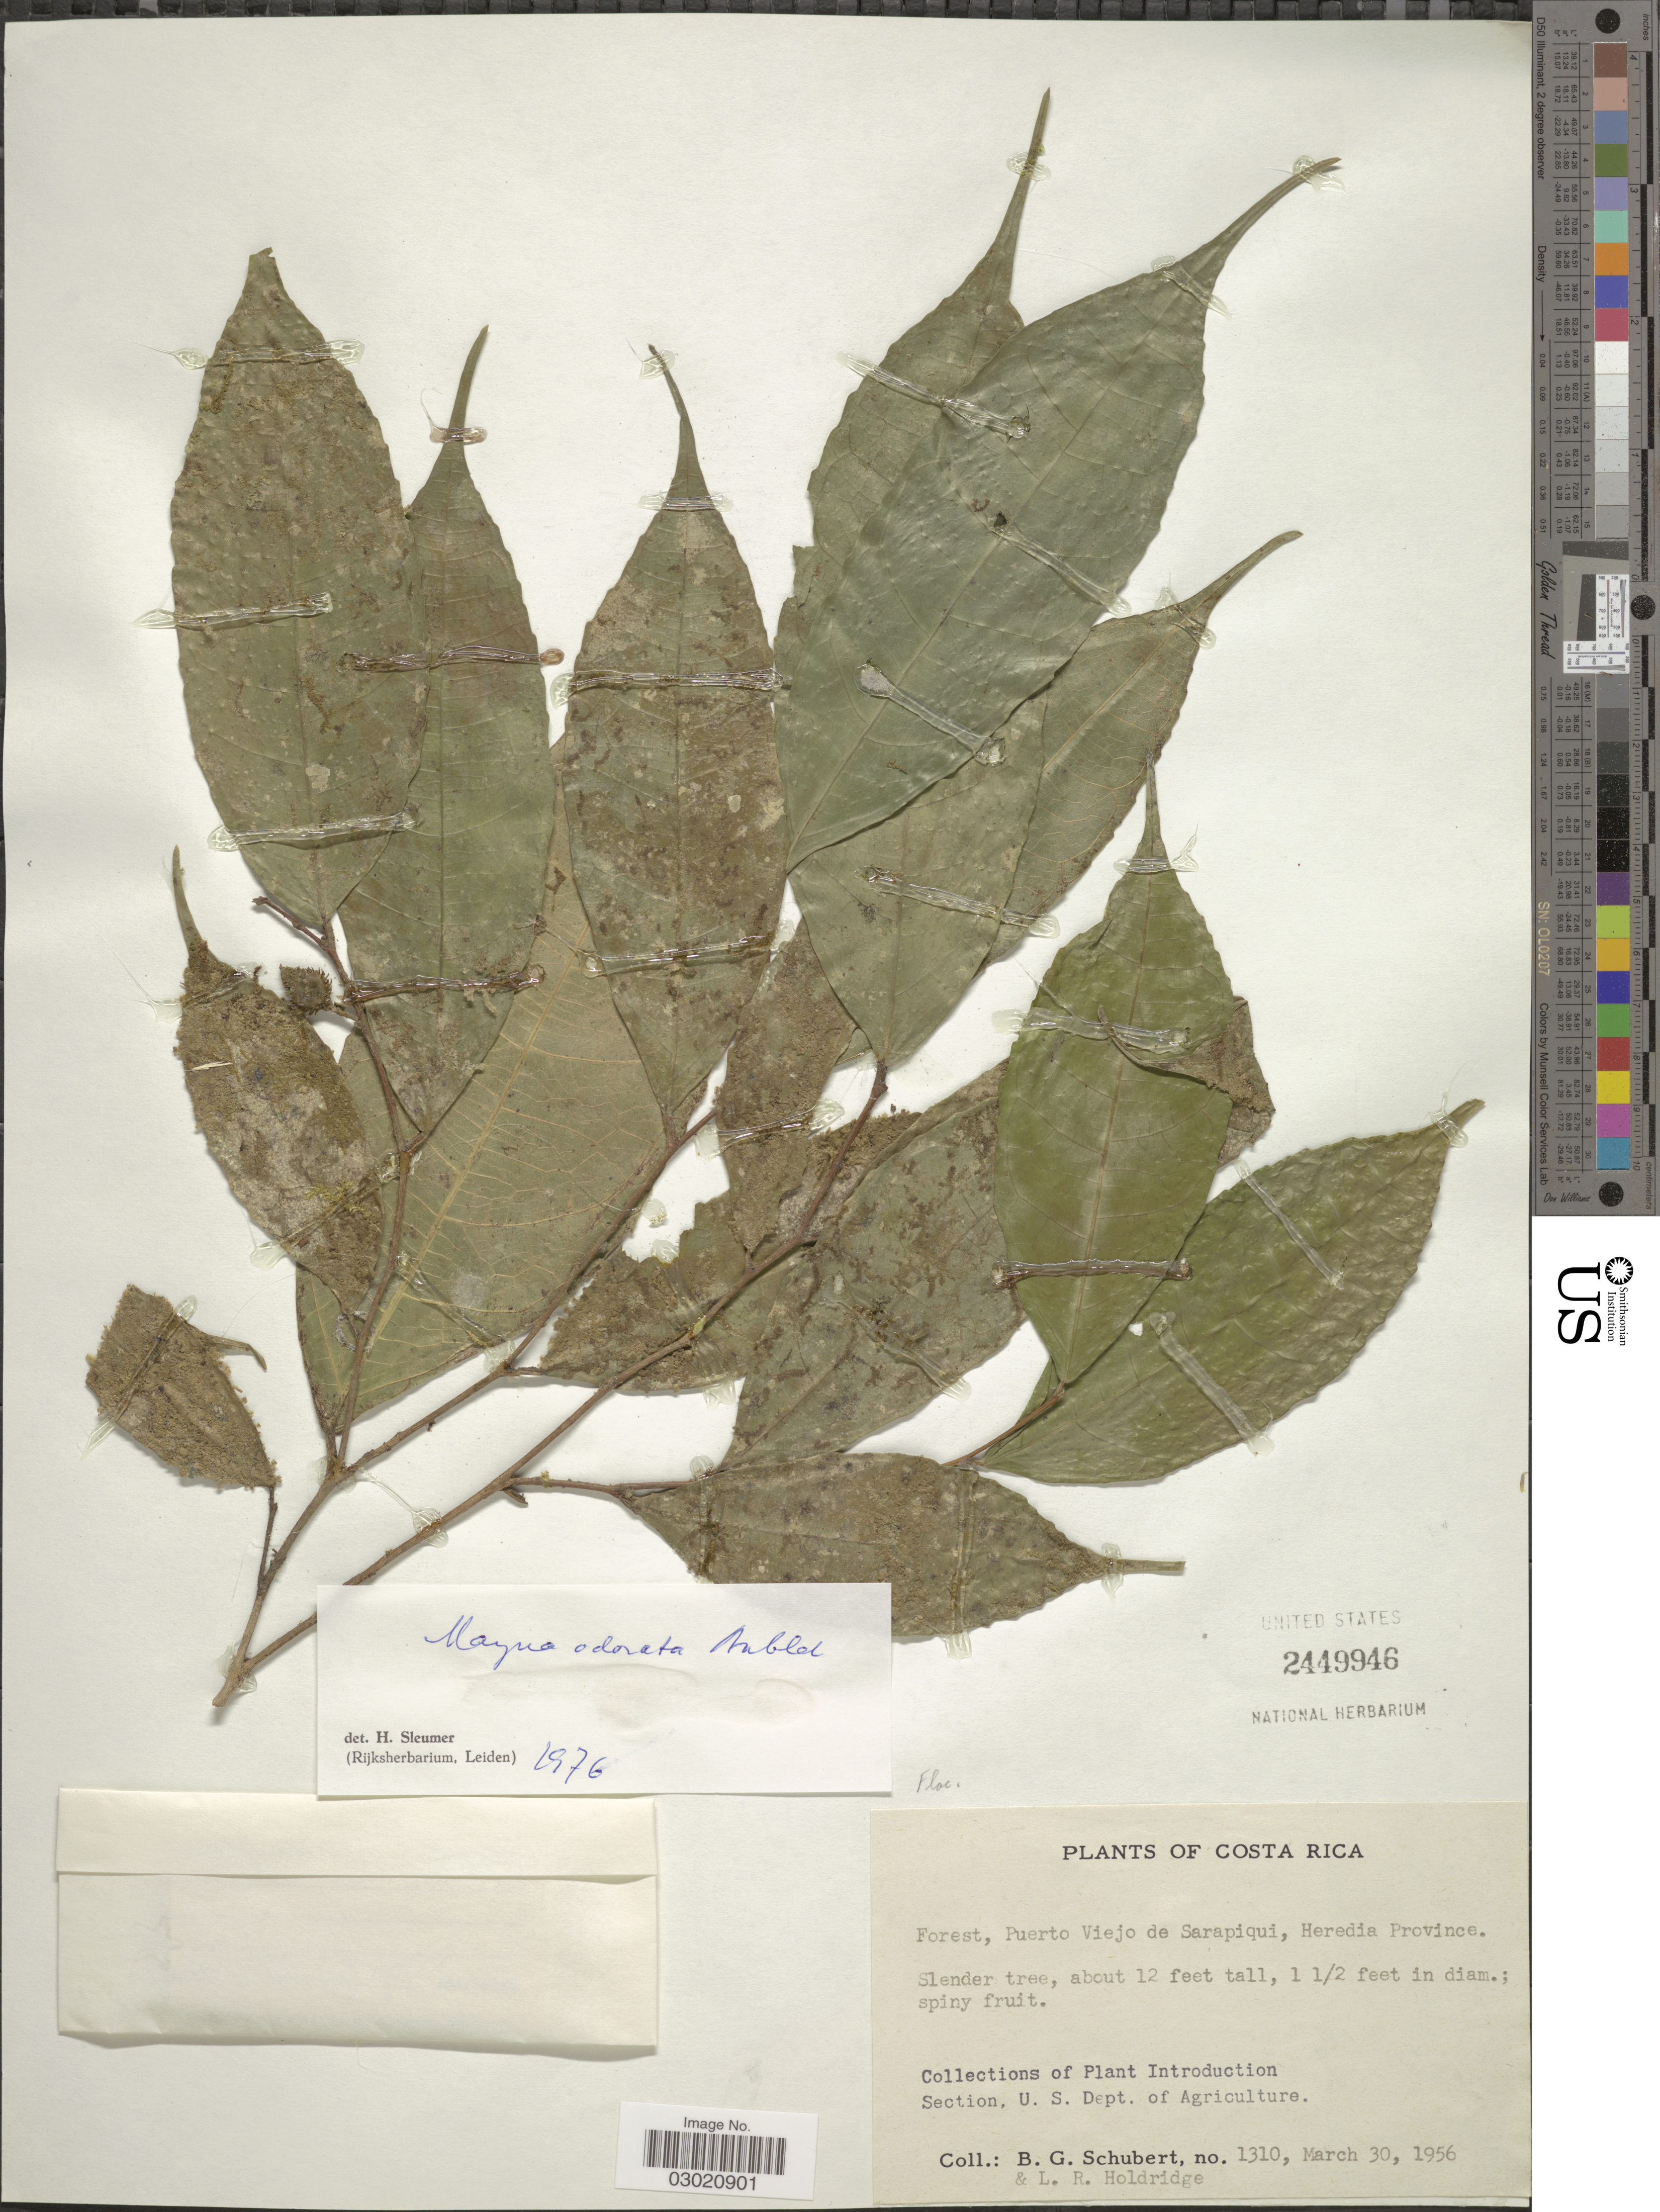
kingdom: Plantae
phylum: Tracheophyta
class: Magnoliopsida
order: Malpighiales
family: Achariaceae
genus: Mayna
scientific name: Mayna odorata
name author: Aubl.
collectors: B. Schubert & L. Holdridge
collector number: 1310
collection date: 1956-03-30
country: Costa Rica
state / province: Heredia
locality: Puerto Viejo de Sarapiqui. Plant Introduction Section, U. S. Dept. of Agriculture [unsure placement]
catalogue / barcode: US 2449946